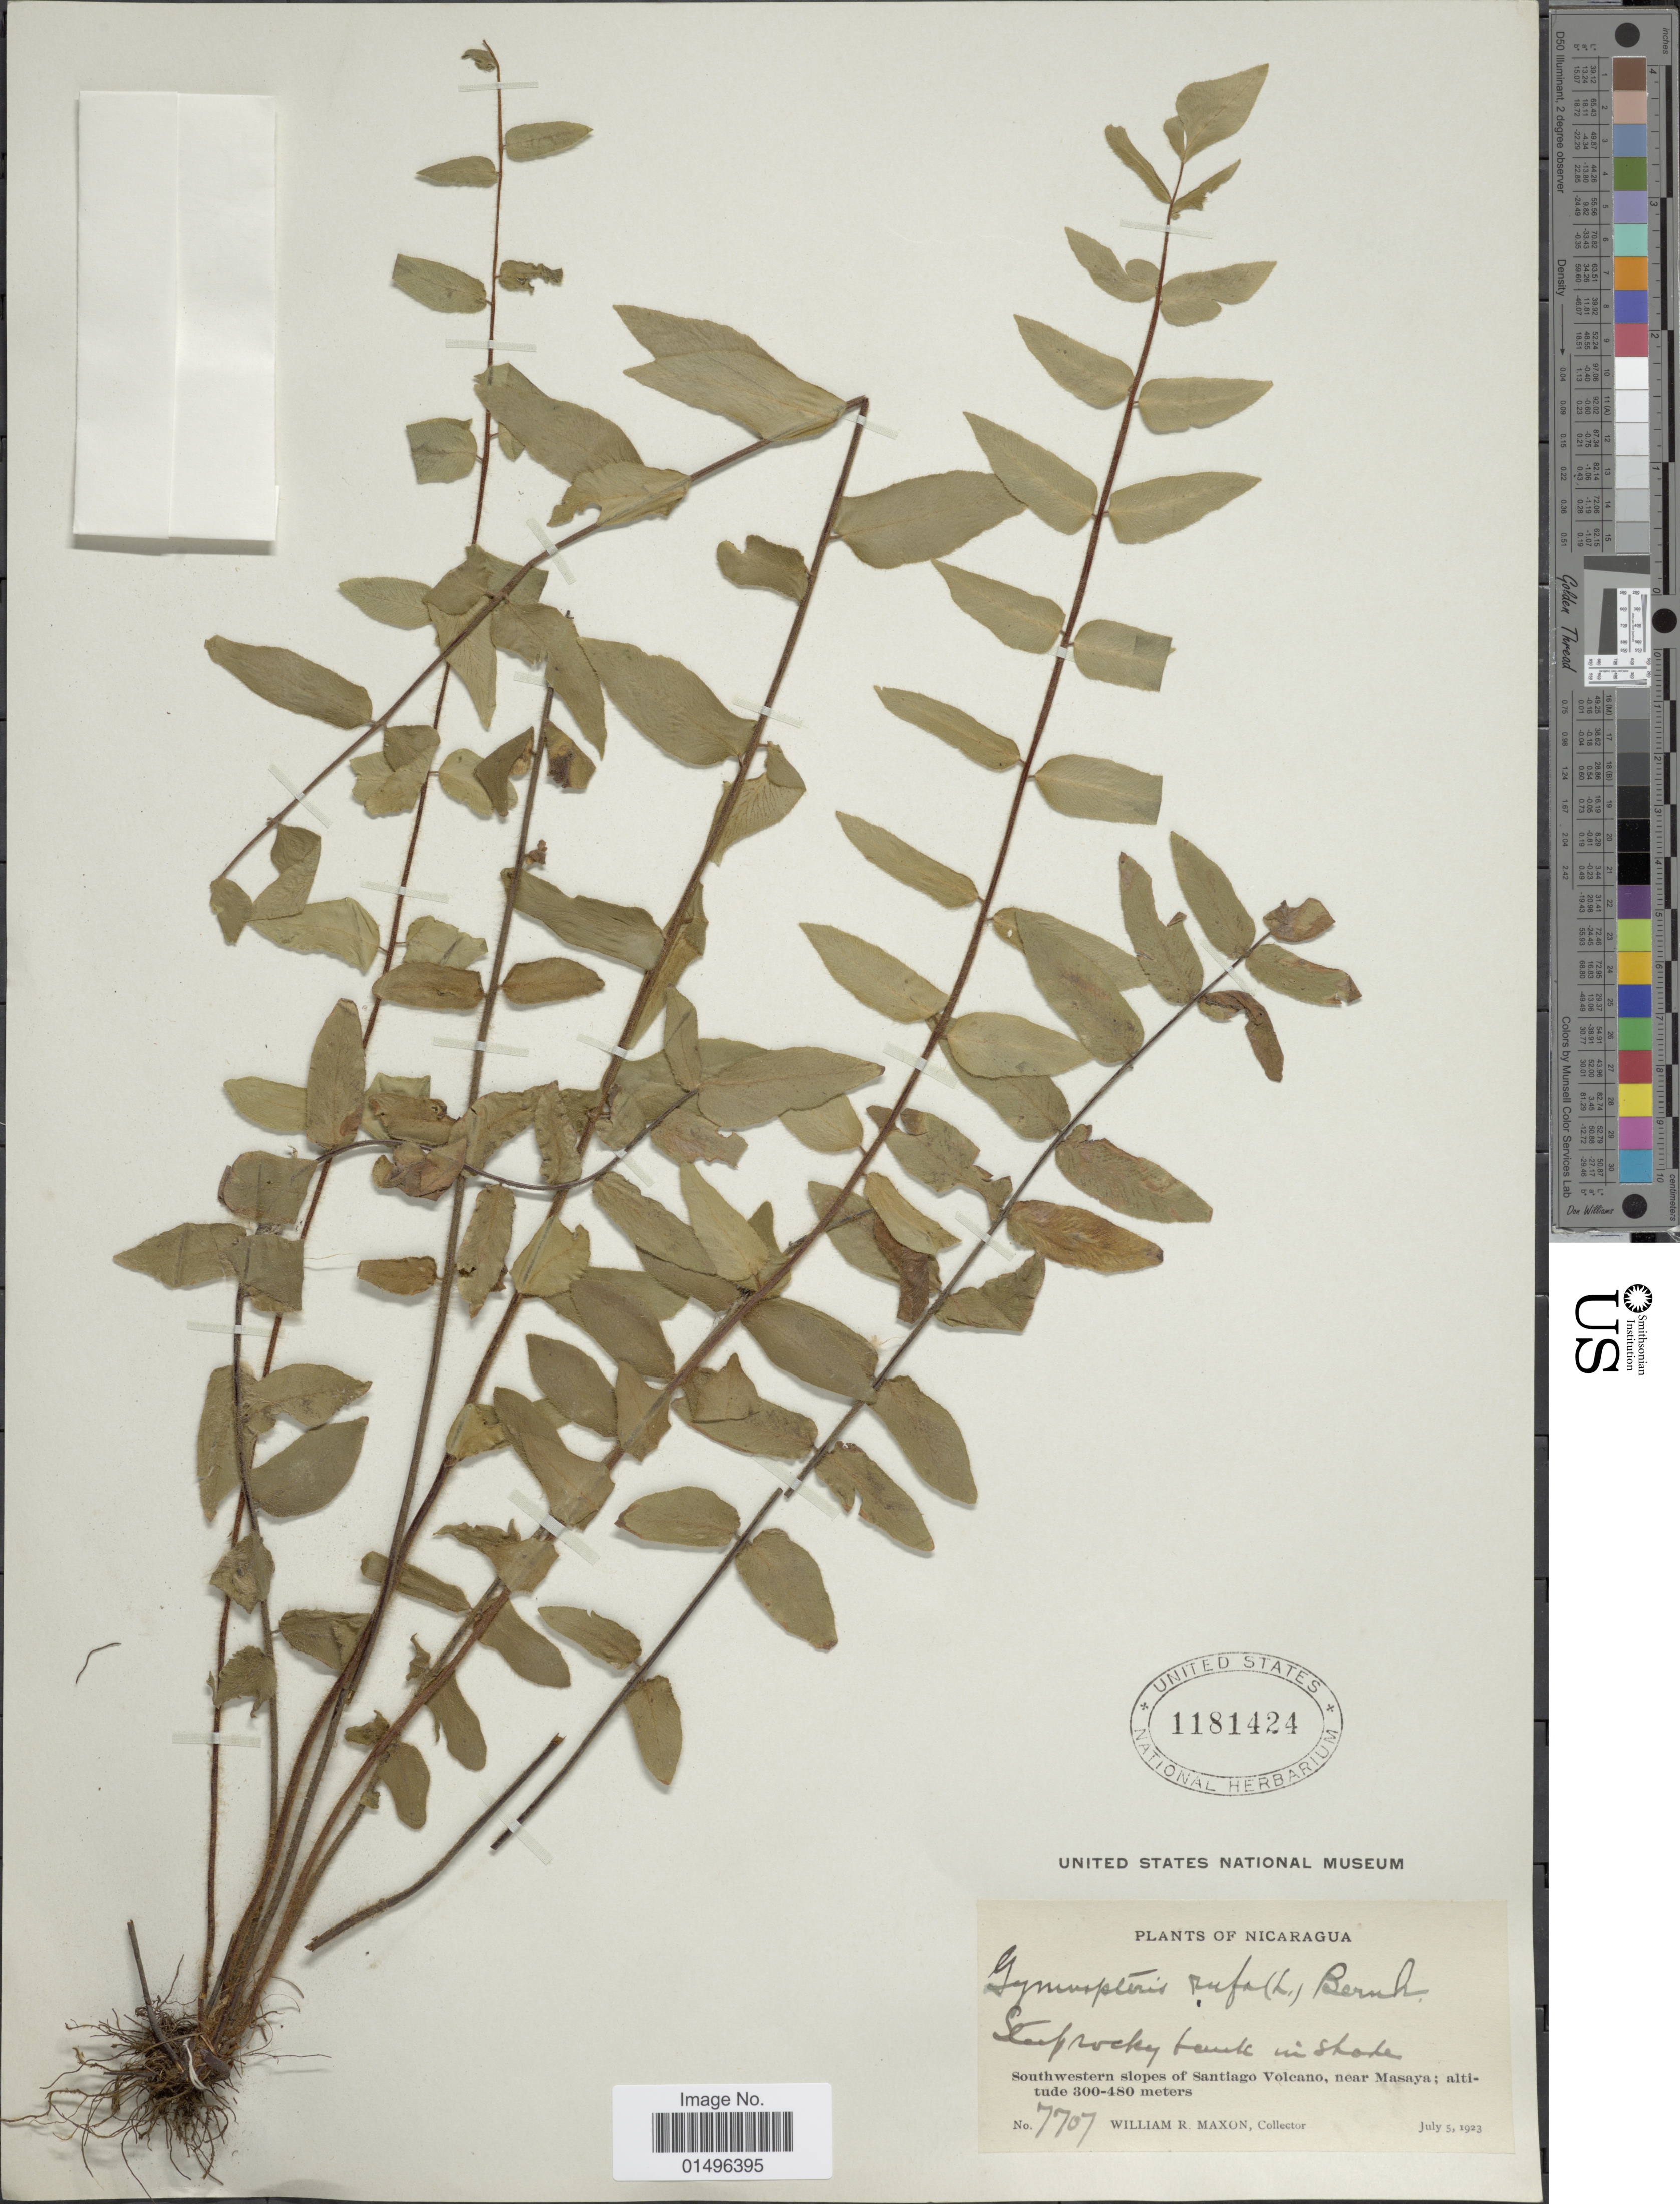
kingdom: Plantae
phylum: Tracheophyta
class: Polypodiopsida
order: Polypodiales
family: Pteridaceae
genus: Hemionitis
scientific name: Hemionitis rufa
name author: (L.) Sw.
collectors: W. R. Maxon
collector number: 7707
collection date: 1923-07-05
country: Nicaragua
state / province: Masaya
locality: Nicaragua, Southwestern slopes of Santiago Volcano, near Masaya.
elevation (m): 300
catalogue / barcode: US 1181424